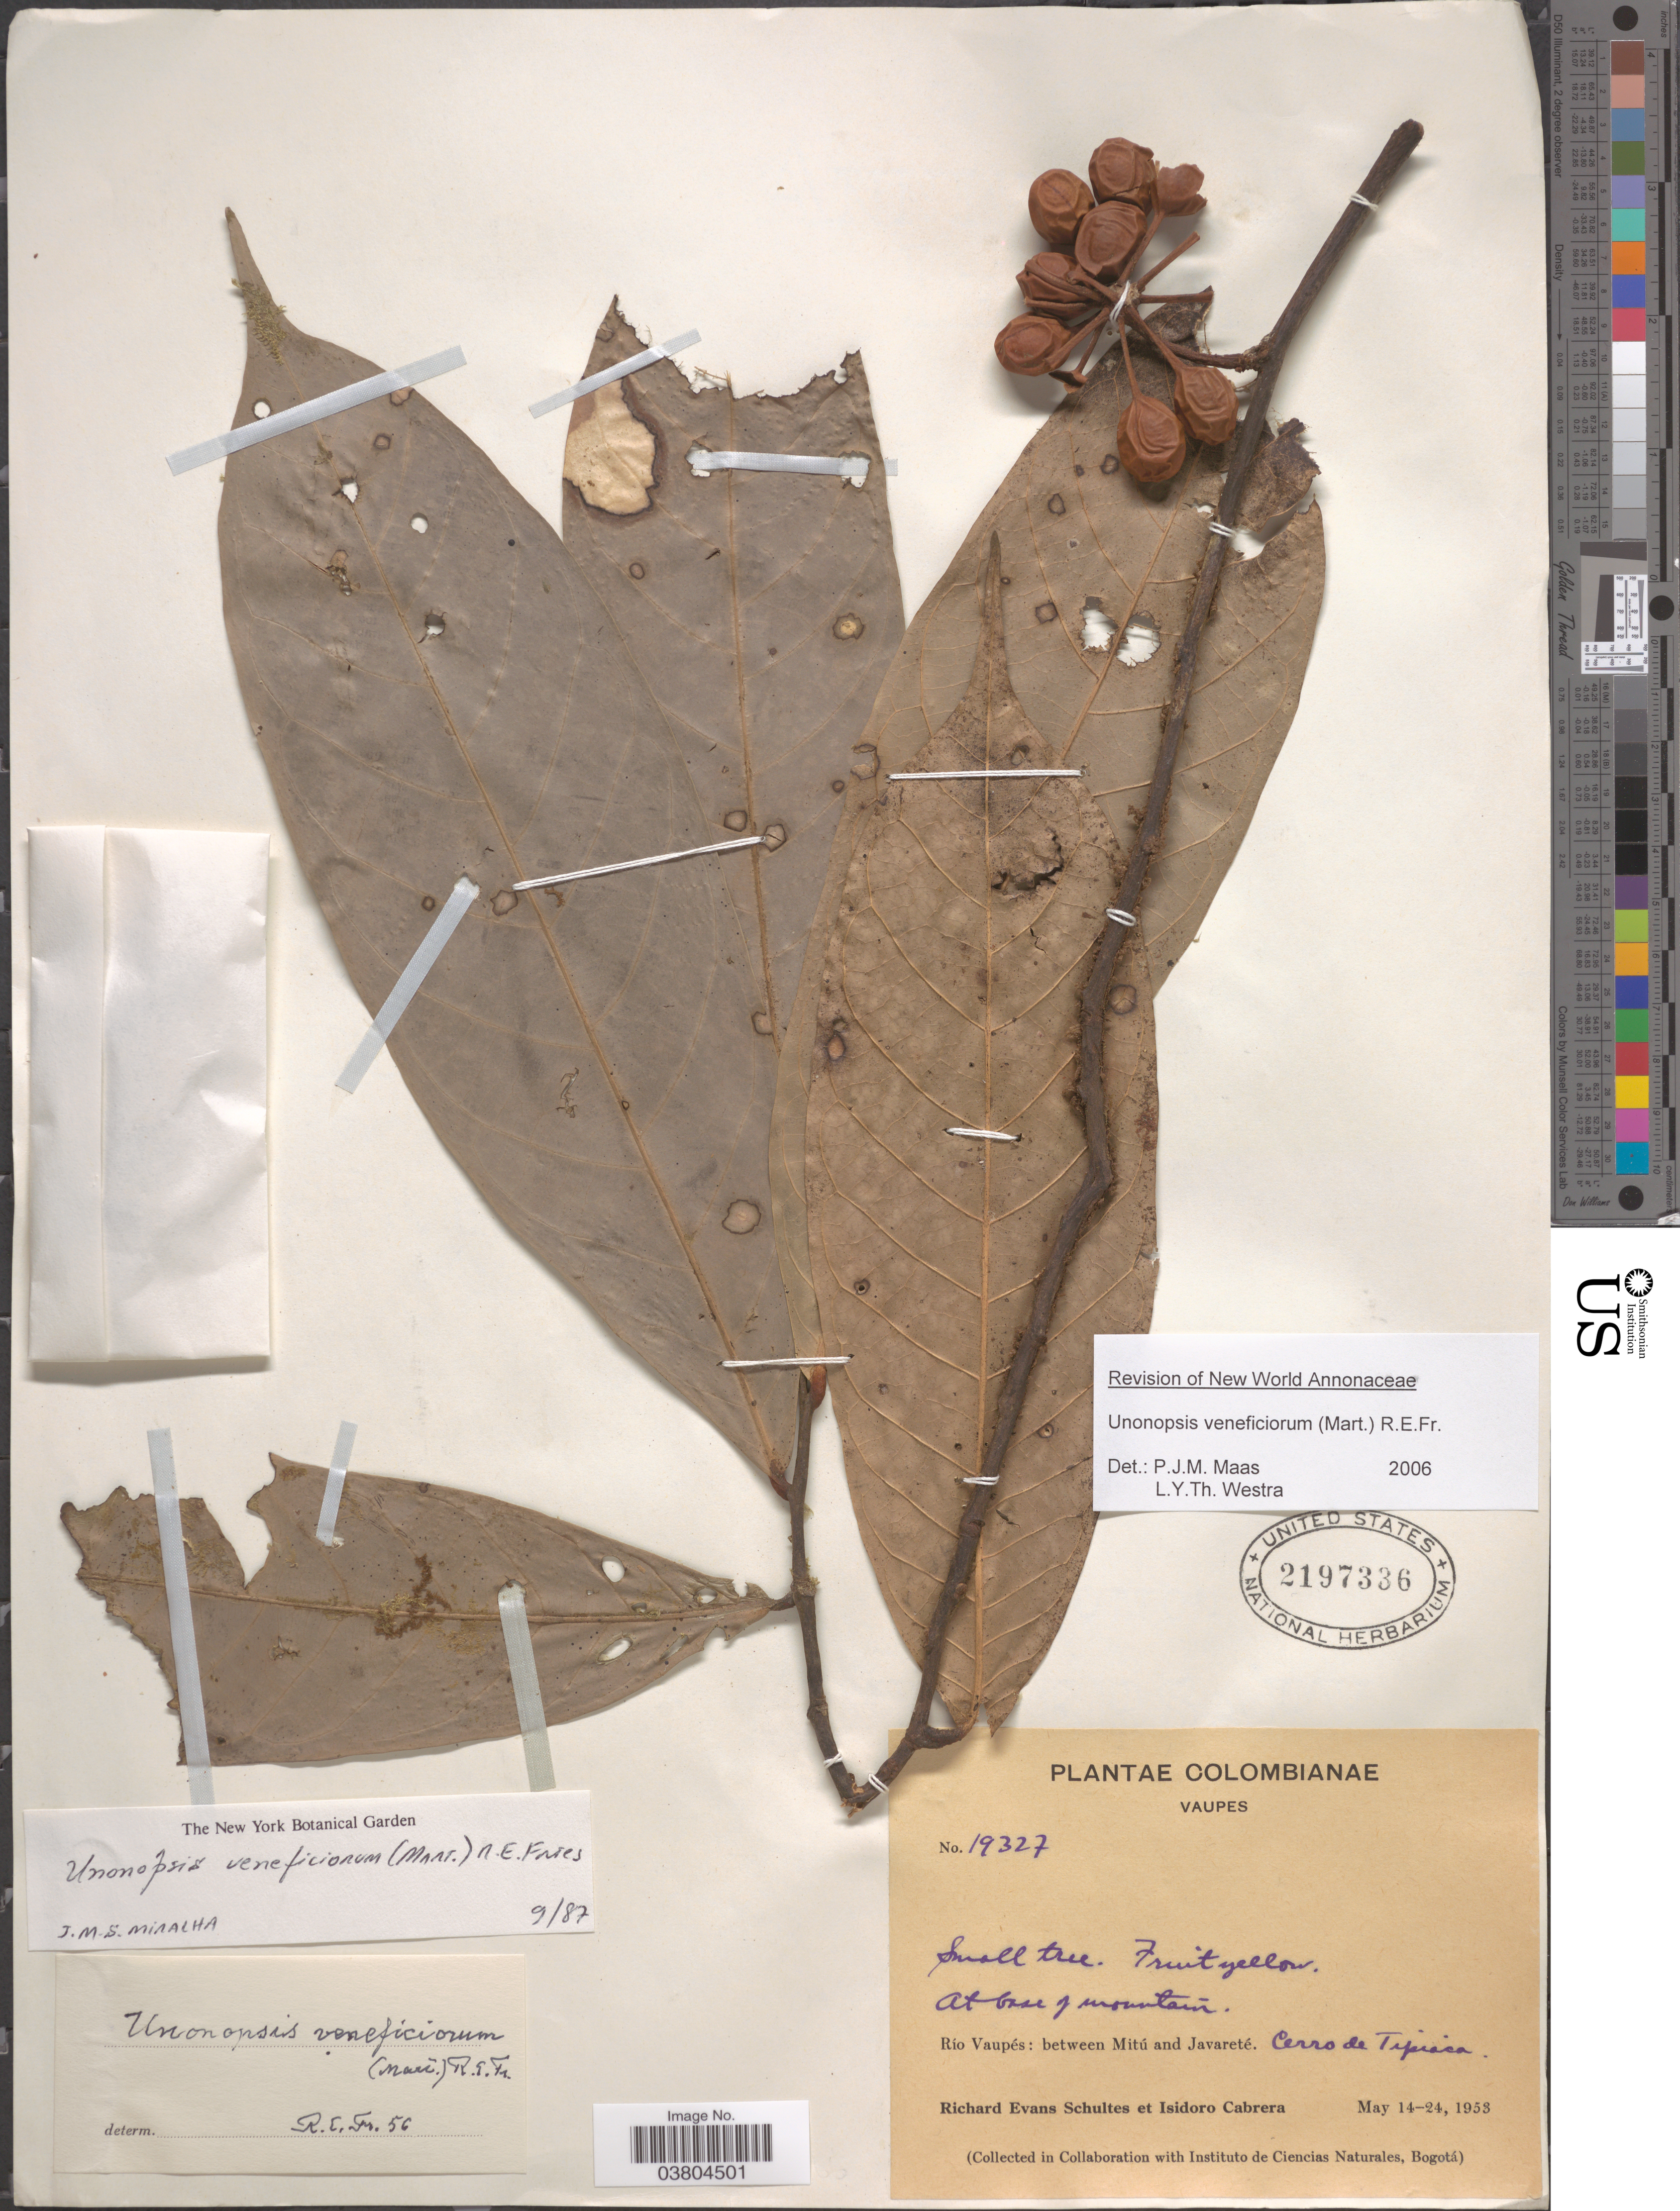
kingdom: Plantae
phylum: Tracheophyta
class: Magnoliopsida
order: Magnoliales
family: Annonaceae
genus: Unonopsis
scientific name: Unonopsis veneficiorum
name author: (Mart.) R.E. Fr.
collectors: R. E. Schultes & I. Cabrera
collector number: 19327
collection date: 1953-05-14/1953-05-24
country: Colombia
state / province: Vaupés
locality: Río Vaupés: between Mitú and Javareté. Cerro de Tipiaca.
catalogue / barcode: US 2197336